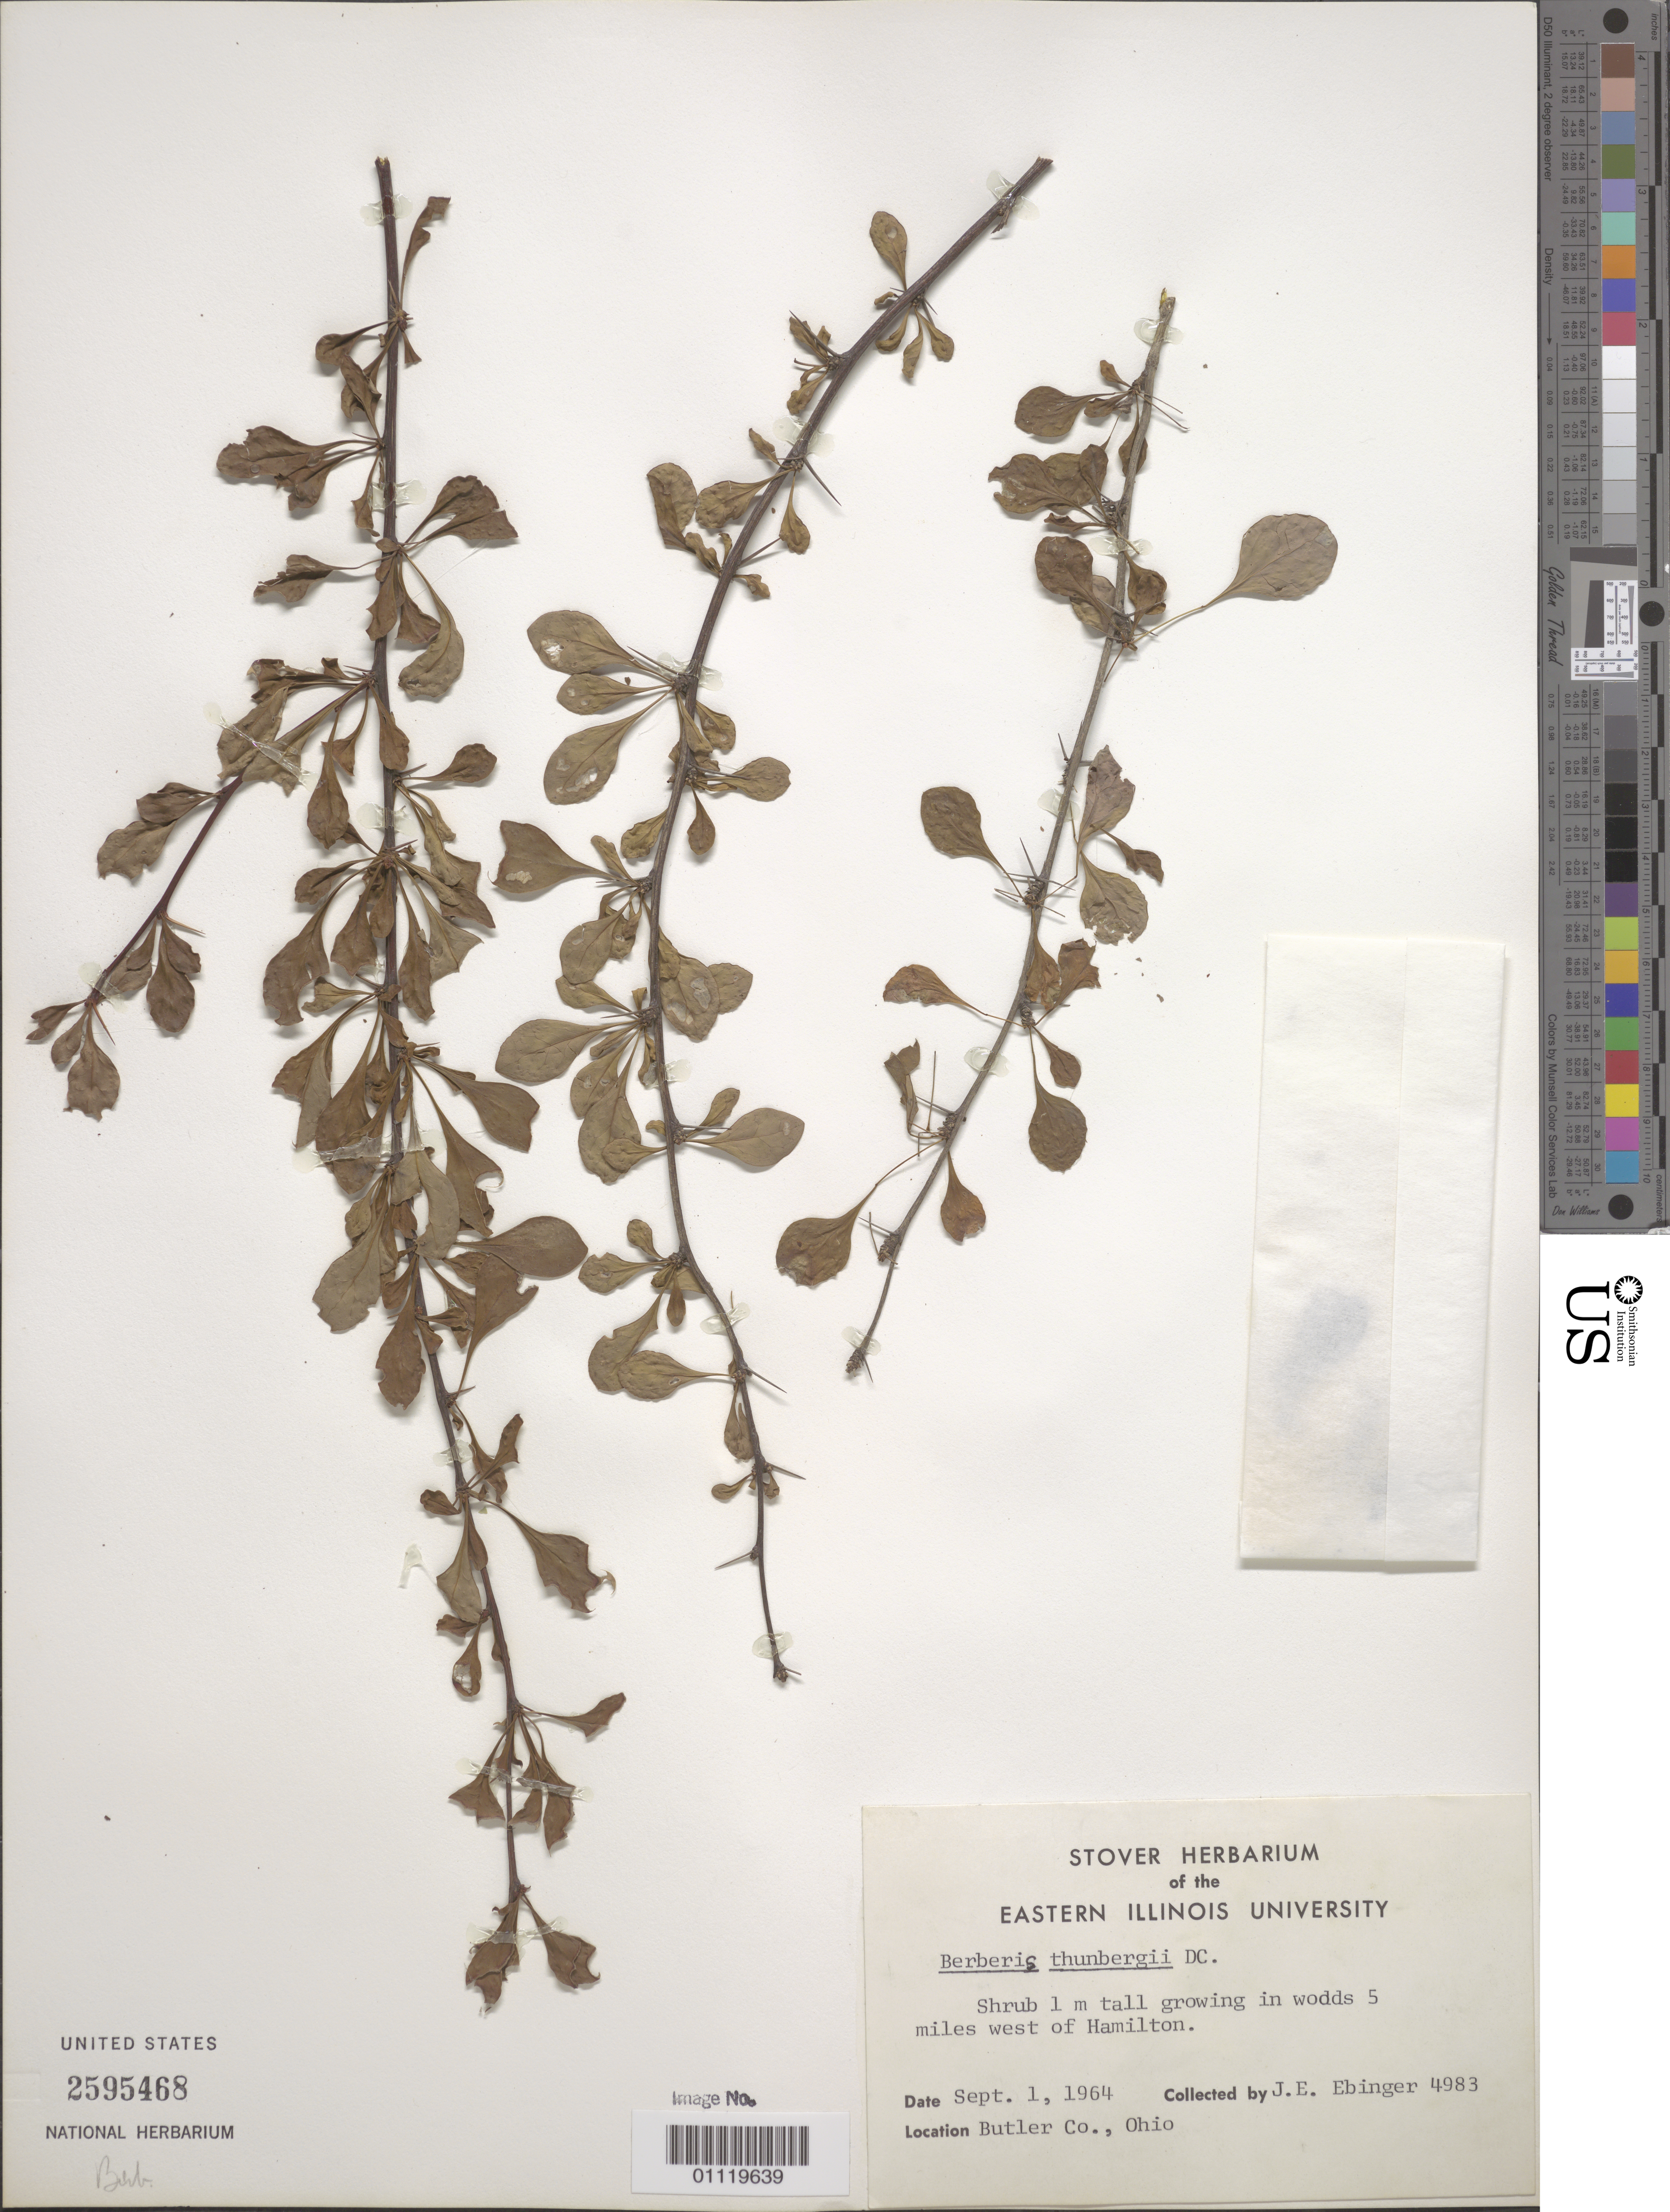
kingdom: Plantae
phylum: Tracheophyta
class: Magnoliopsida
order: Ranunculales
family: Berberidaceae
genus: Berberis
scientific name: Berberis thunbergii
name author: DC.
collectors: J. Ebinger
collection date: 1964-09-01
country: United States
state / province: Ohio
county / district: Butler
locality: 5 miles west of Hamilton city, in woods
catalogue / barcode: US 2595468